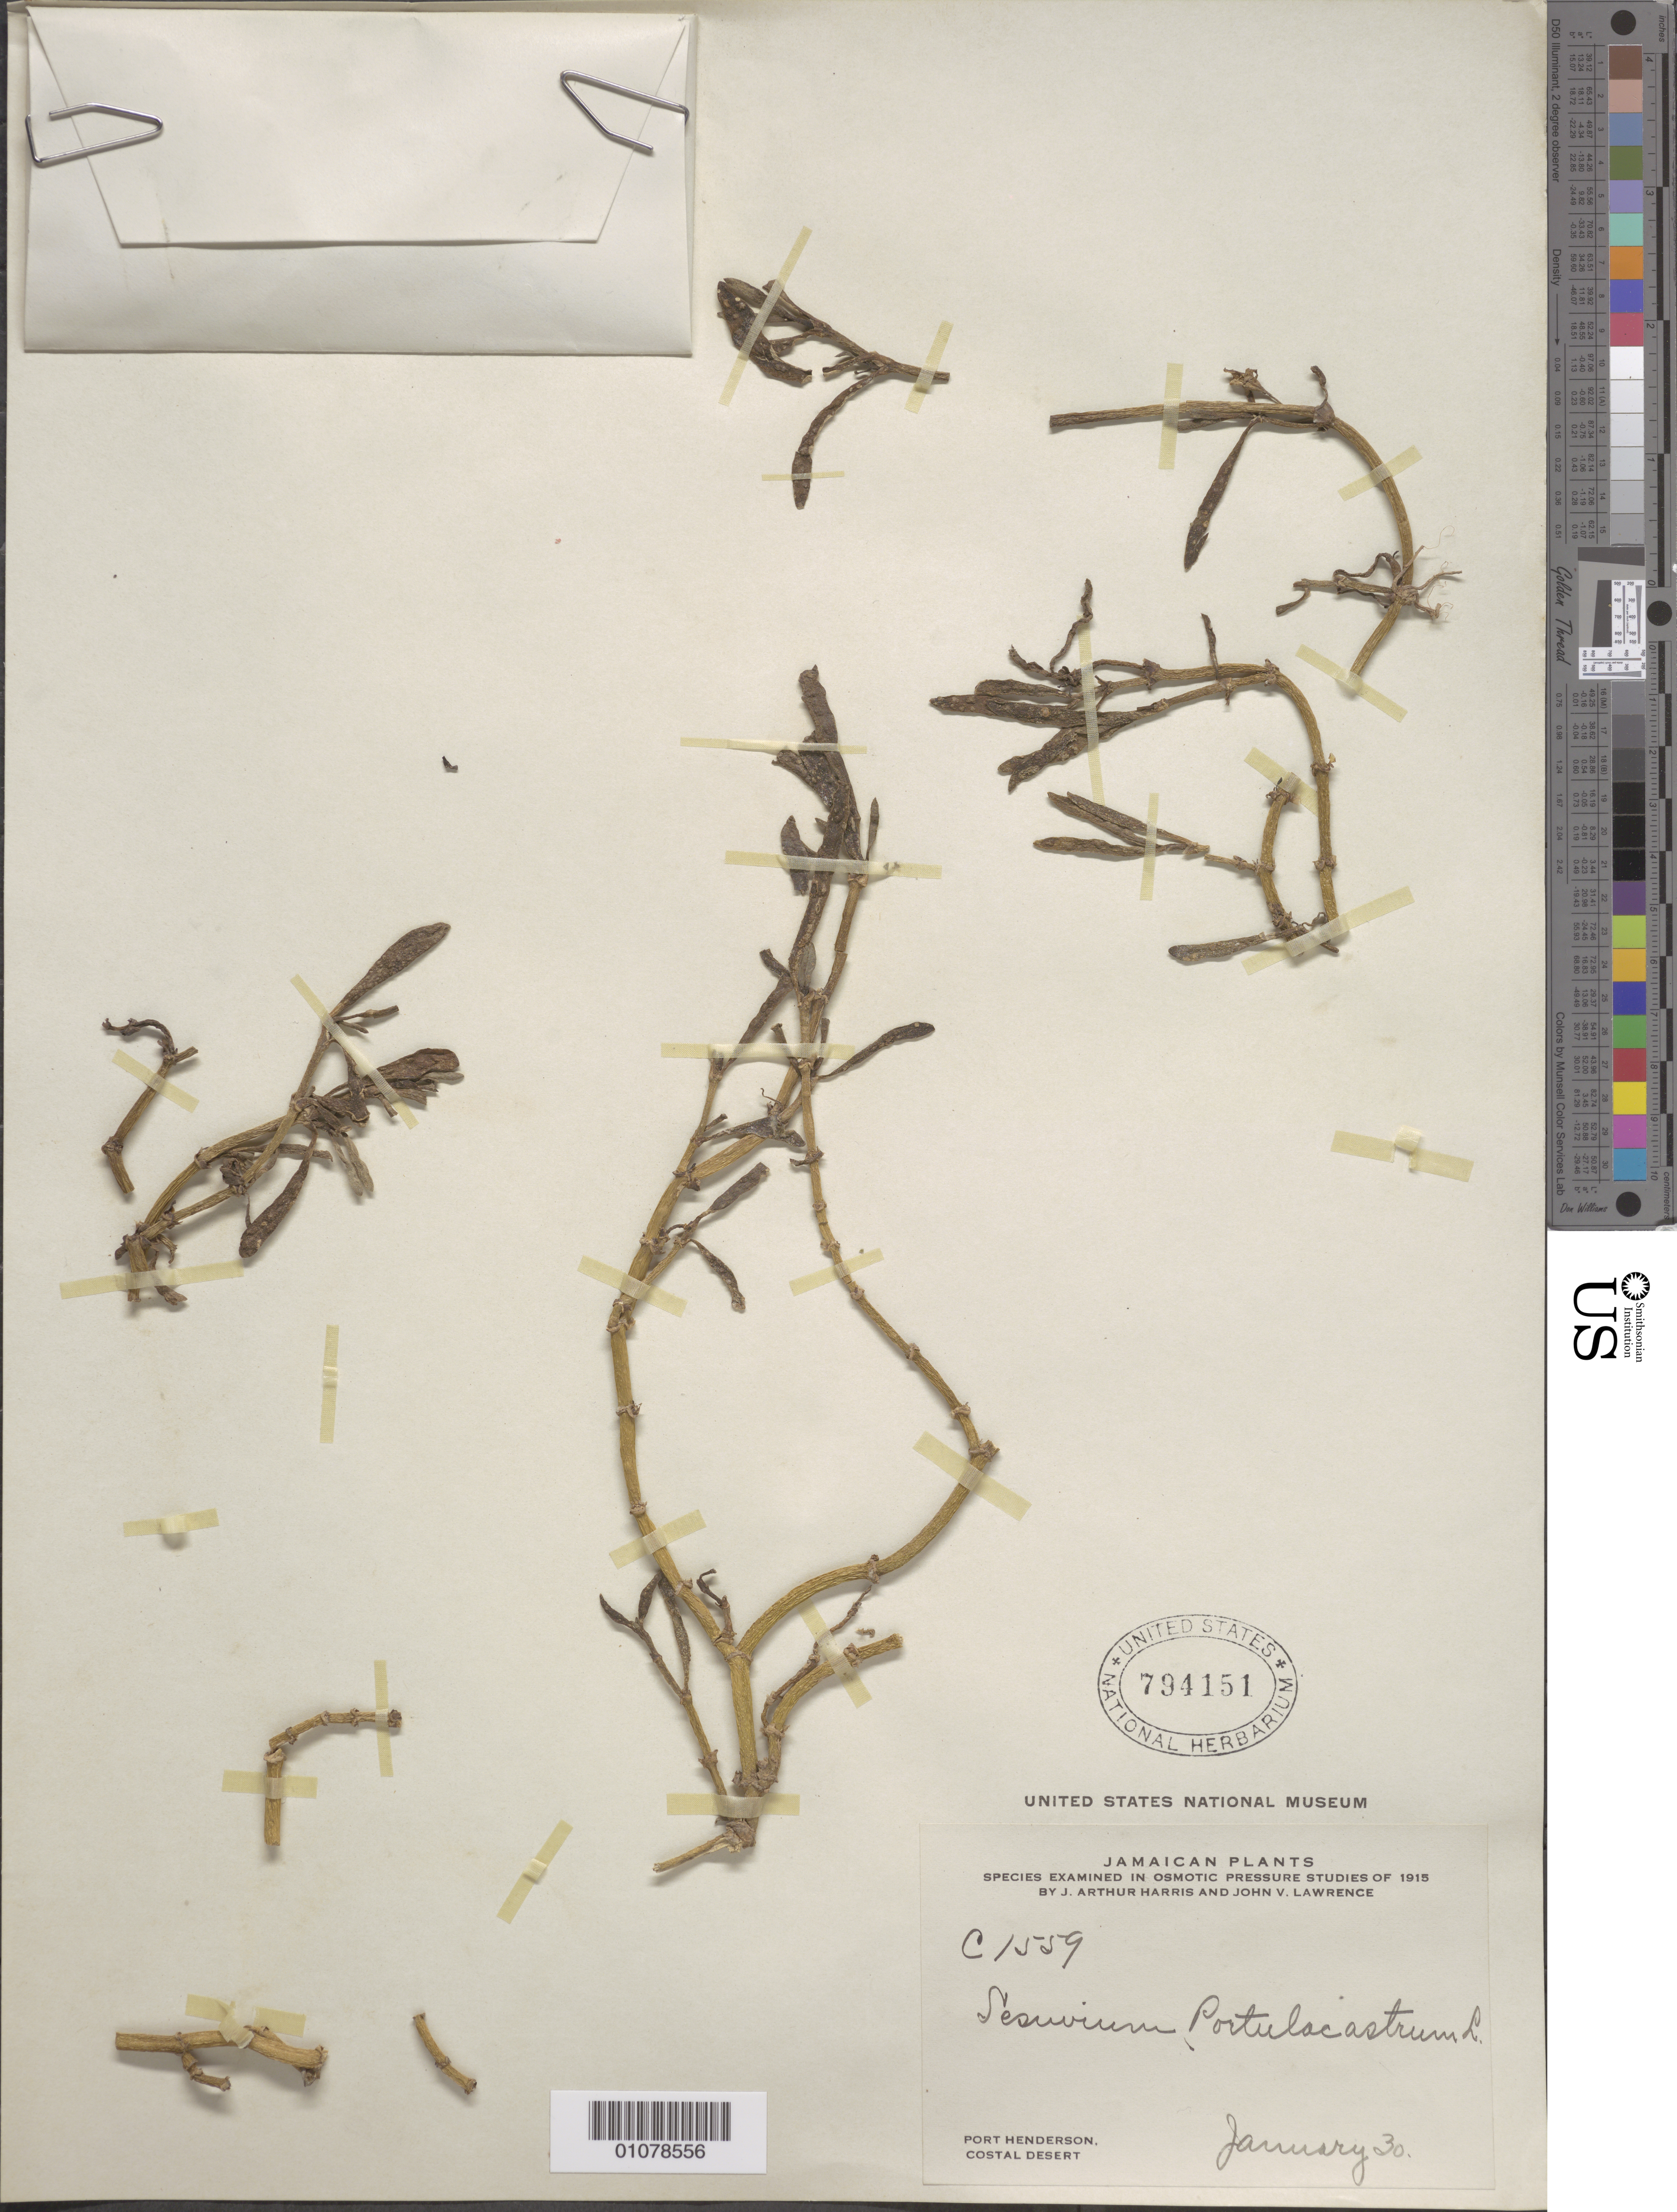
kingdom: Plantae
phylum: Tracheophyta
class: Magnoliopsida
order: Caryophyllales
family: Aizoaceae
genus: Sesuvium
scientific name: Sesuvium portulacastrum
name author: (L.) L.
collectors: J. A. Harris & J. Lawrence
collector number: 1559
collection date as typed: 30 Jan '9'5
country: Jamaica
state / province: Saint Catherine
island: Jamaica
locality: Port Henderson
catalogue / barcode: US 794151